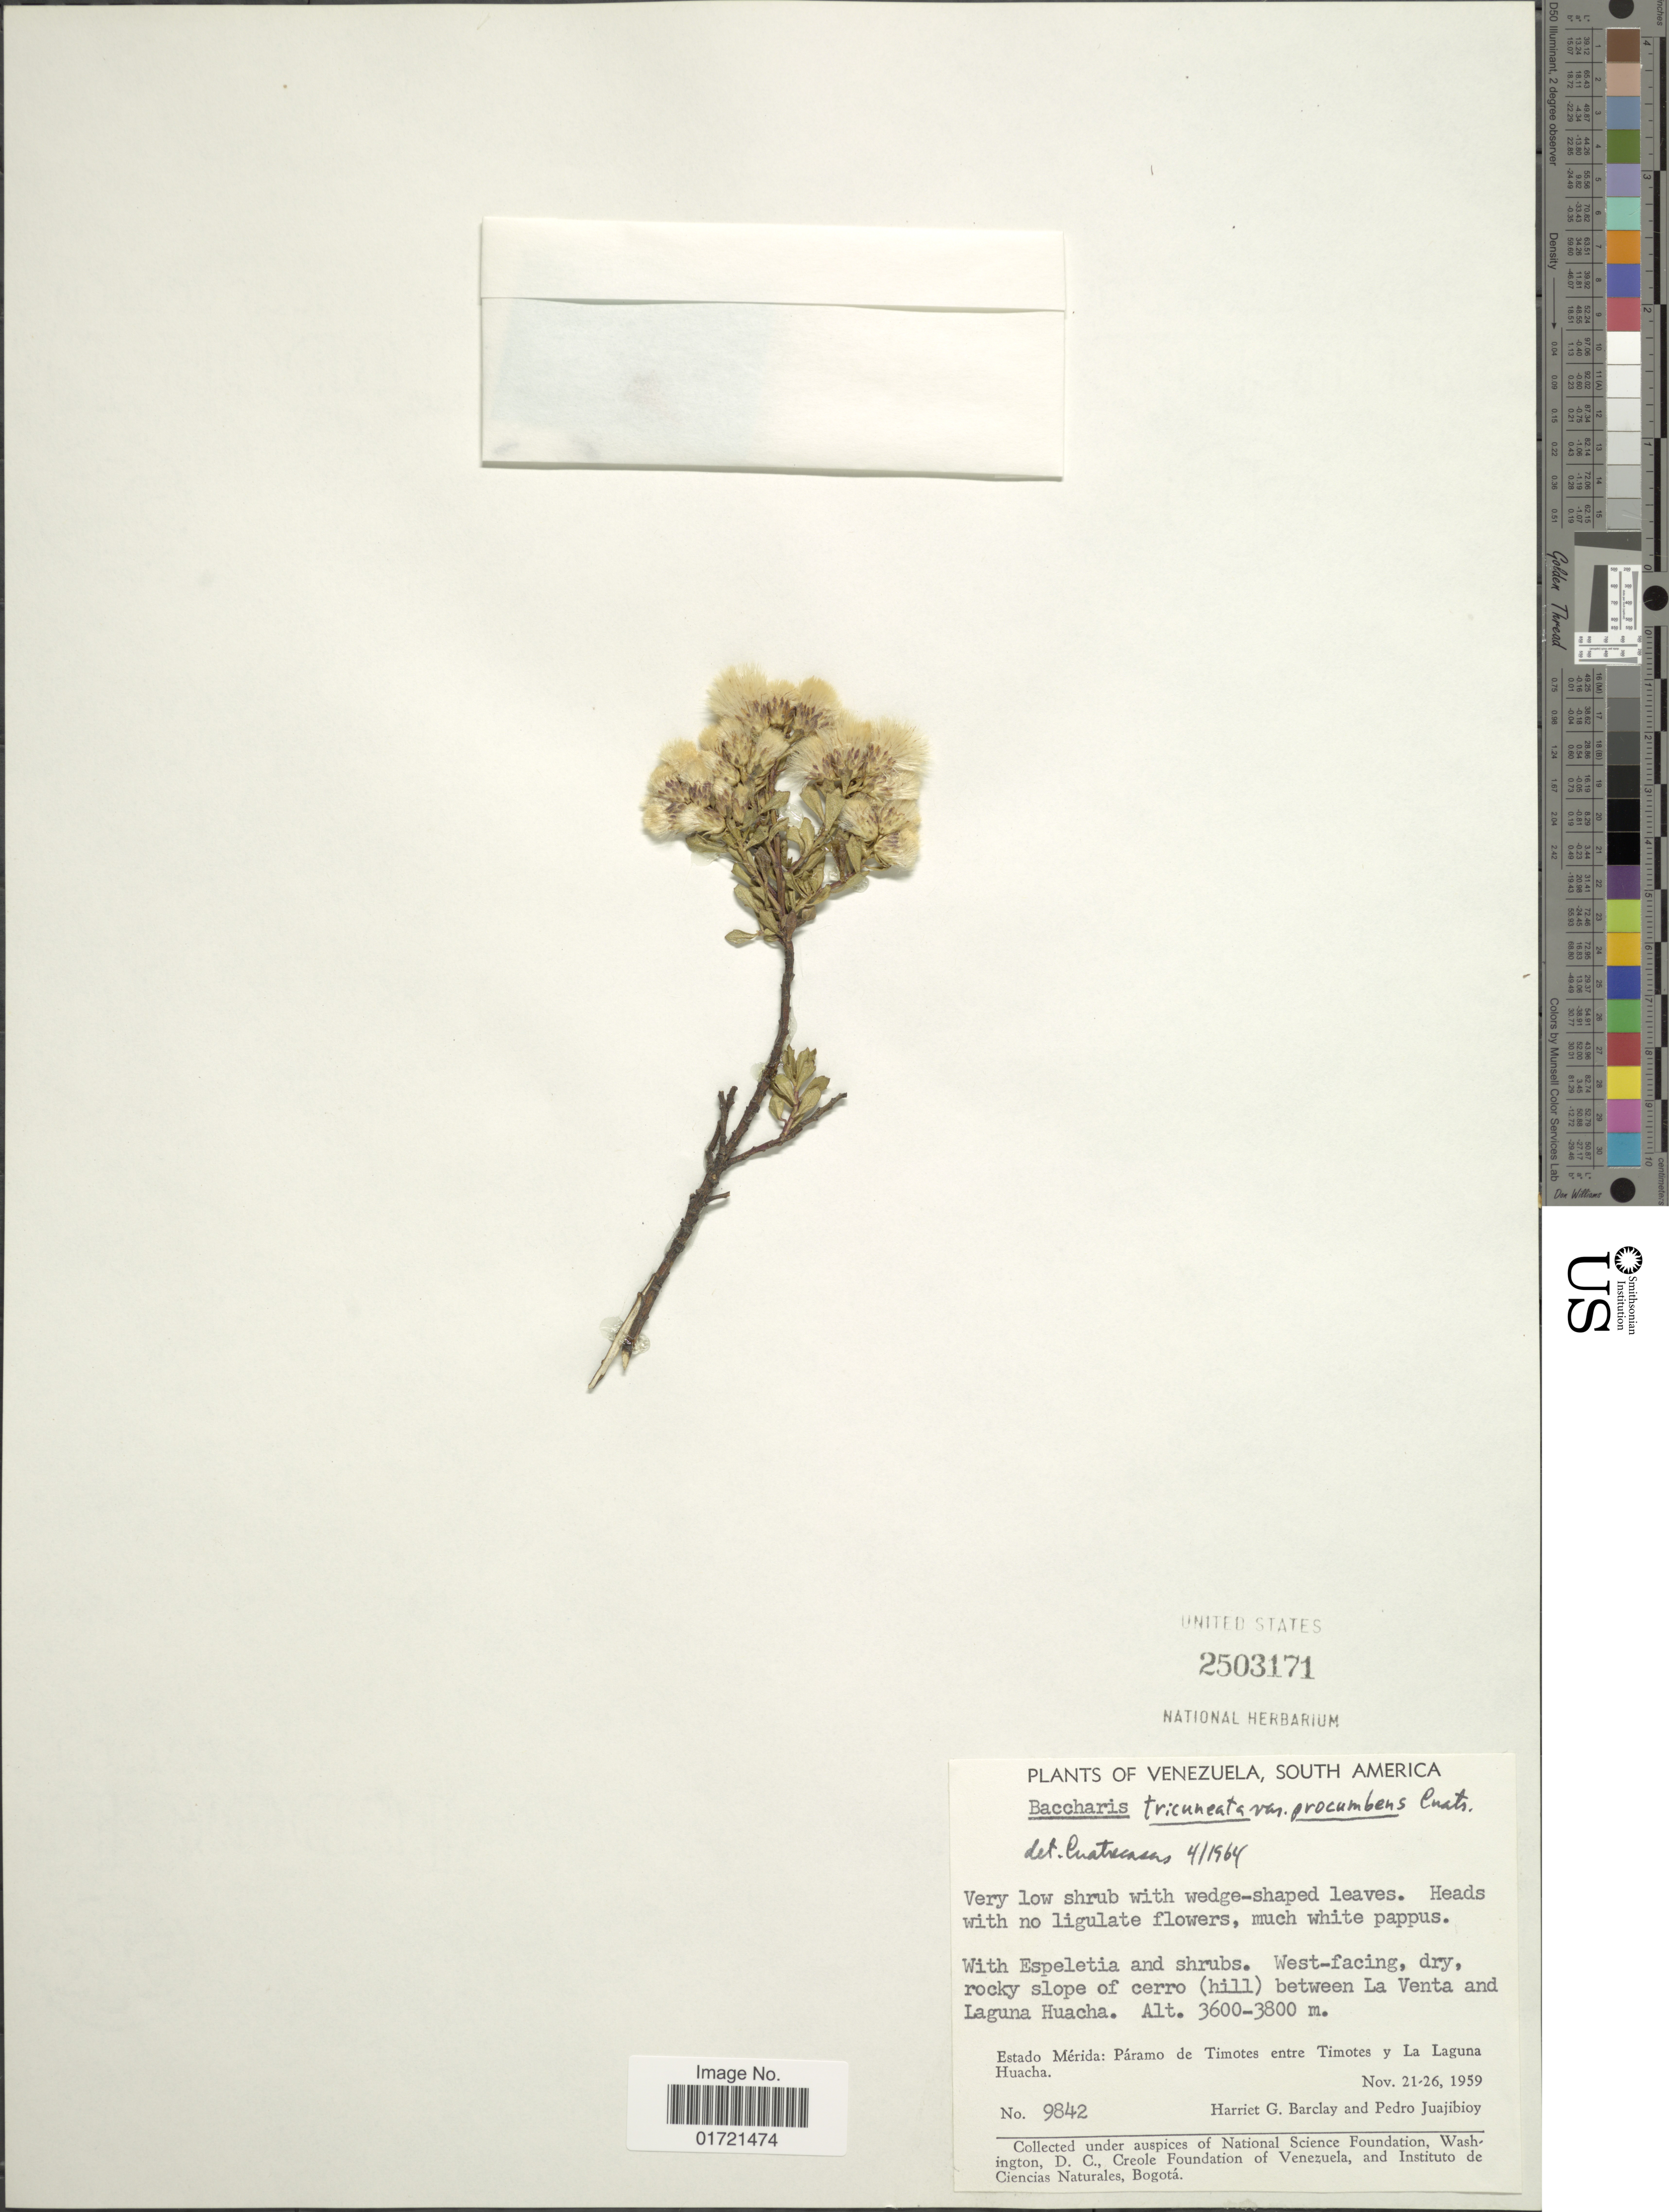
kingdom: Plantae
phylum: Tracheophyta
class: Magnoliopsida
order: Asterales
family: Asteraceae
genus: Baccharis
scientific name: Baccharis tricuneata f. procumbens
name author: Cuatrec.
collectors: H. G. Barclay & P. Juajibioy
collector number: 9842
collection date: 1959-11-21/1959-11-26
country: Venezuela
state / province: Mérida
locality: West-facing, dry, rocky slope of cerro (hill) between La Venta and Laguna Huacha, Paramo de Timotes entre Timotes y La Laguna Huacha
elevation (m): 3600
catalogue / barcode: US 2503171